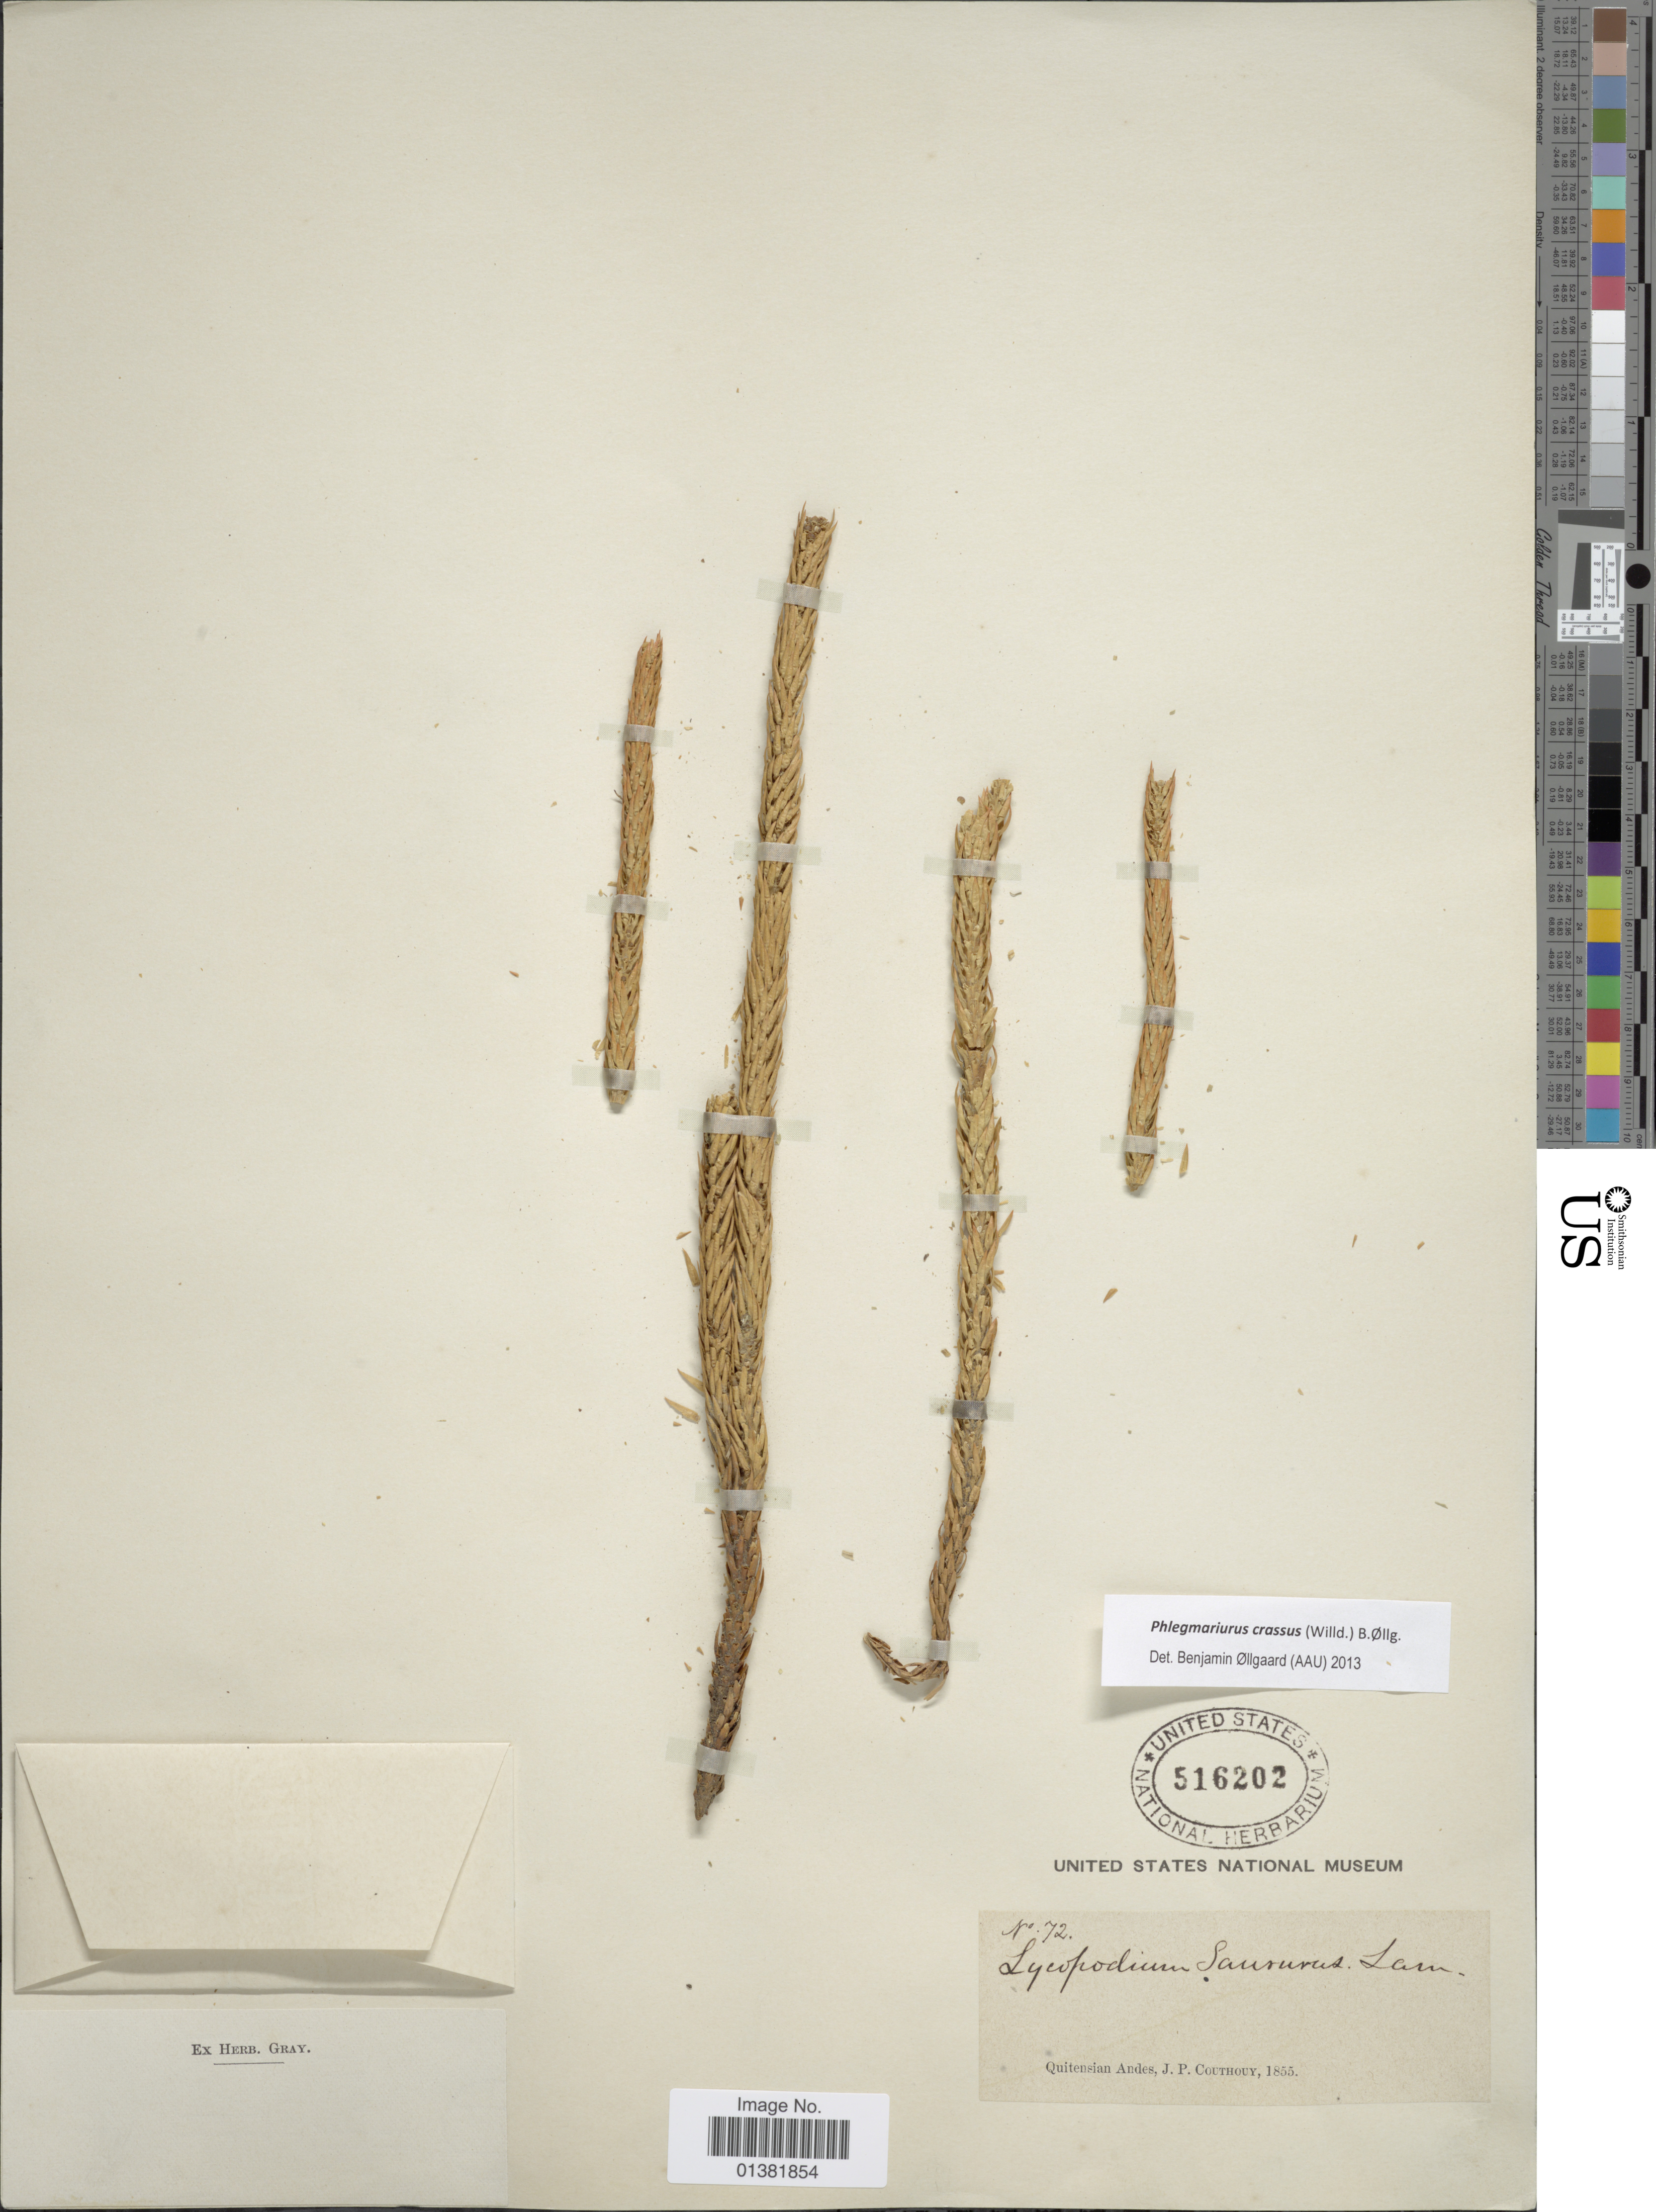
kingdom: Plantae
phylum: Tracheophyta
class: Lycopodiopsida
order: Lycopodiales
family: Lycopodiaceae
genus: Phlegmariurus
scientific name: Phlegmariurus crassus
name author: (Humb. & Bonpl. ex Willd.) B. Øllg.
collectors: J. Couthouy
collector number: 72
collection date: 1855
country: Ecuador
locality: Quitensian Andes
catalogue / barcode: US 516202